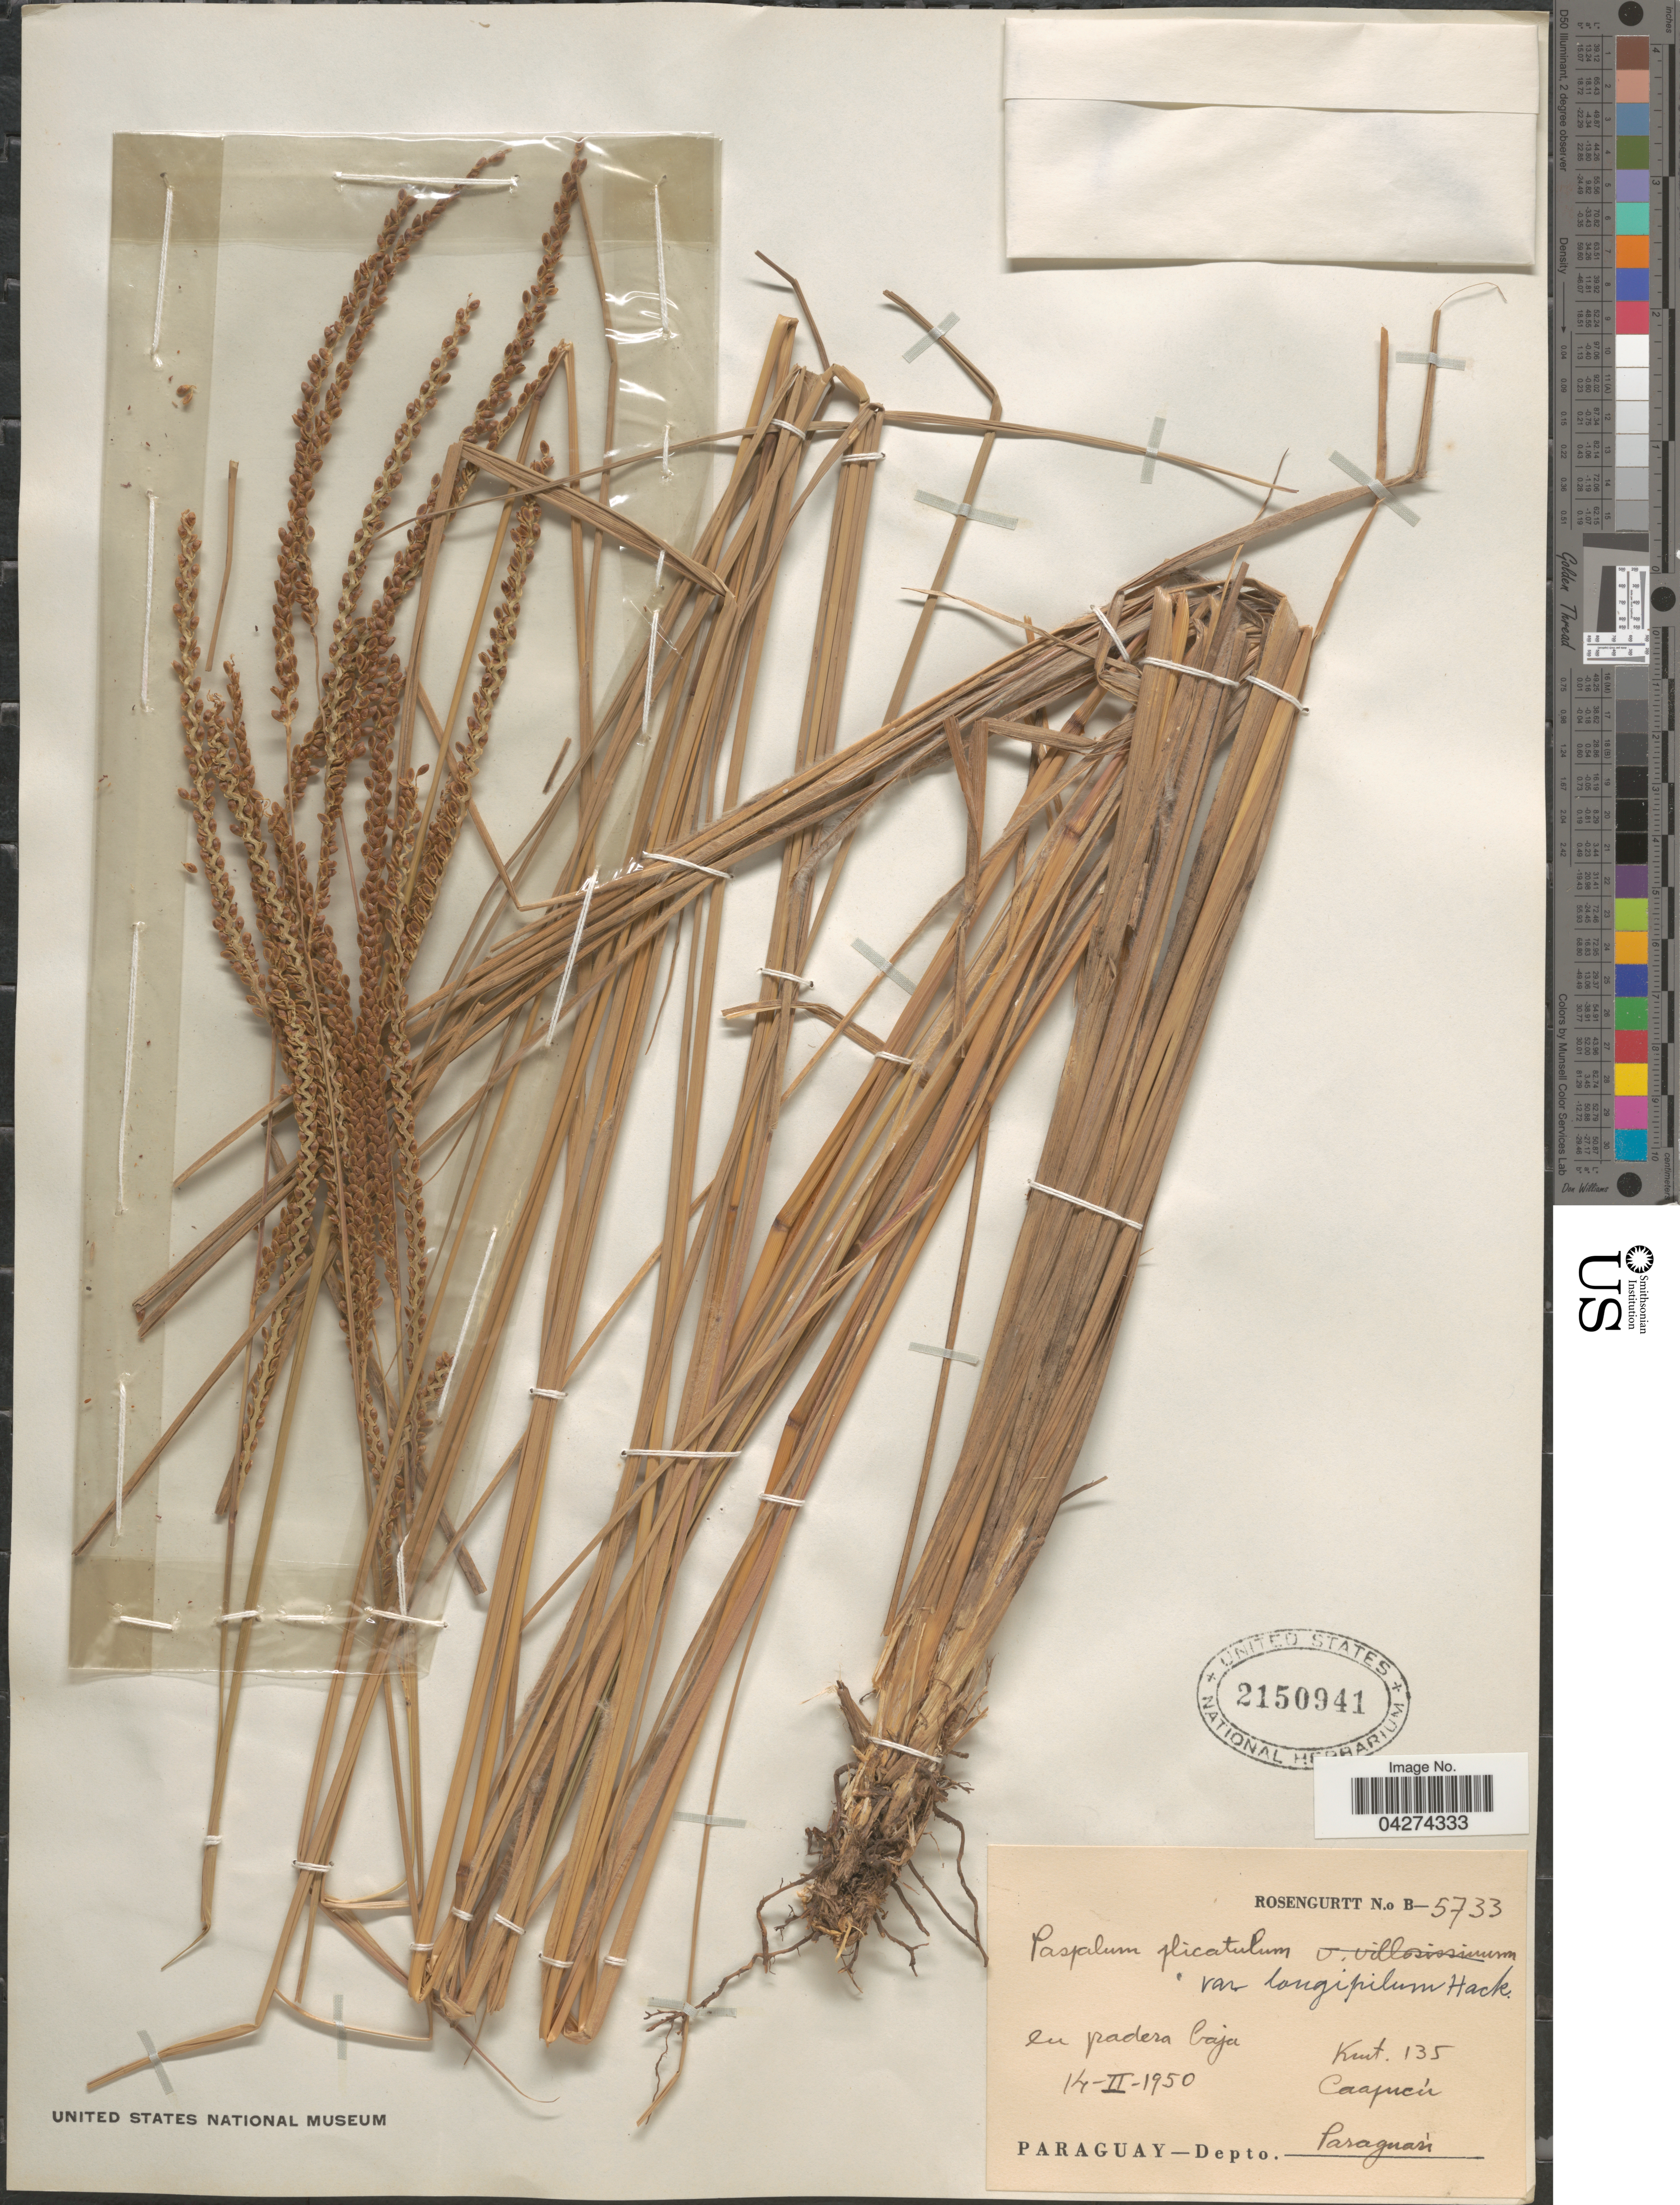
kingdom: Plantae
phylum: Tracheophyta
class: Liliopsida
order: Poales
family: Poaceae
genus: Paspalum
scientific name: Paspalum plicatulum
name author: Michx.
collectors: Rosengurtt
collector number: B-5733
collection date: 1950-02-14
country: Paraguay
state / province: Paraguari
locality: Kmt. 135. Caapucú. Depto. Paraguarì.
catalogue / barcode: US 2150941